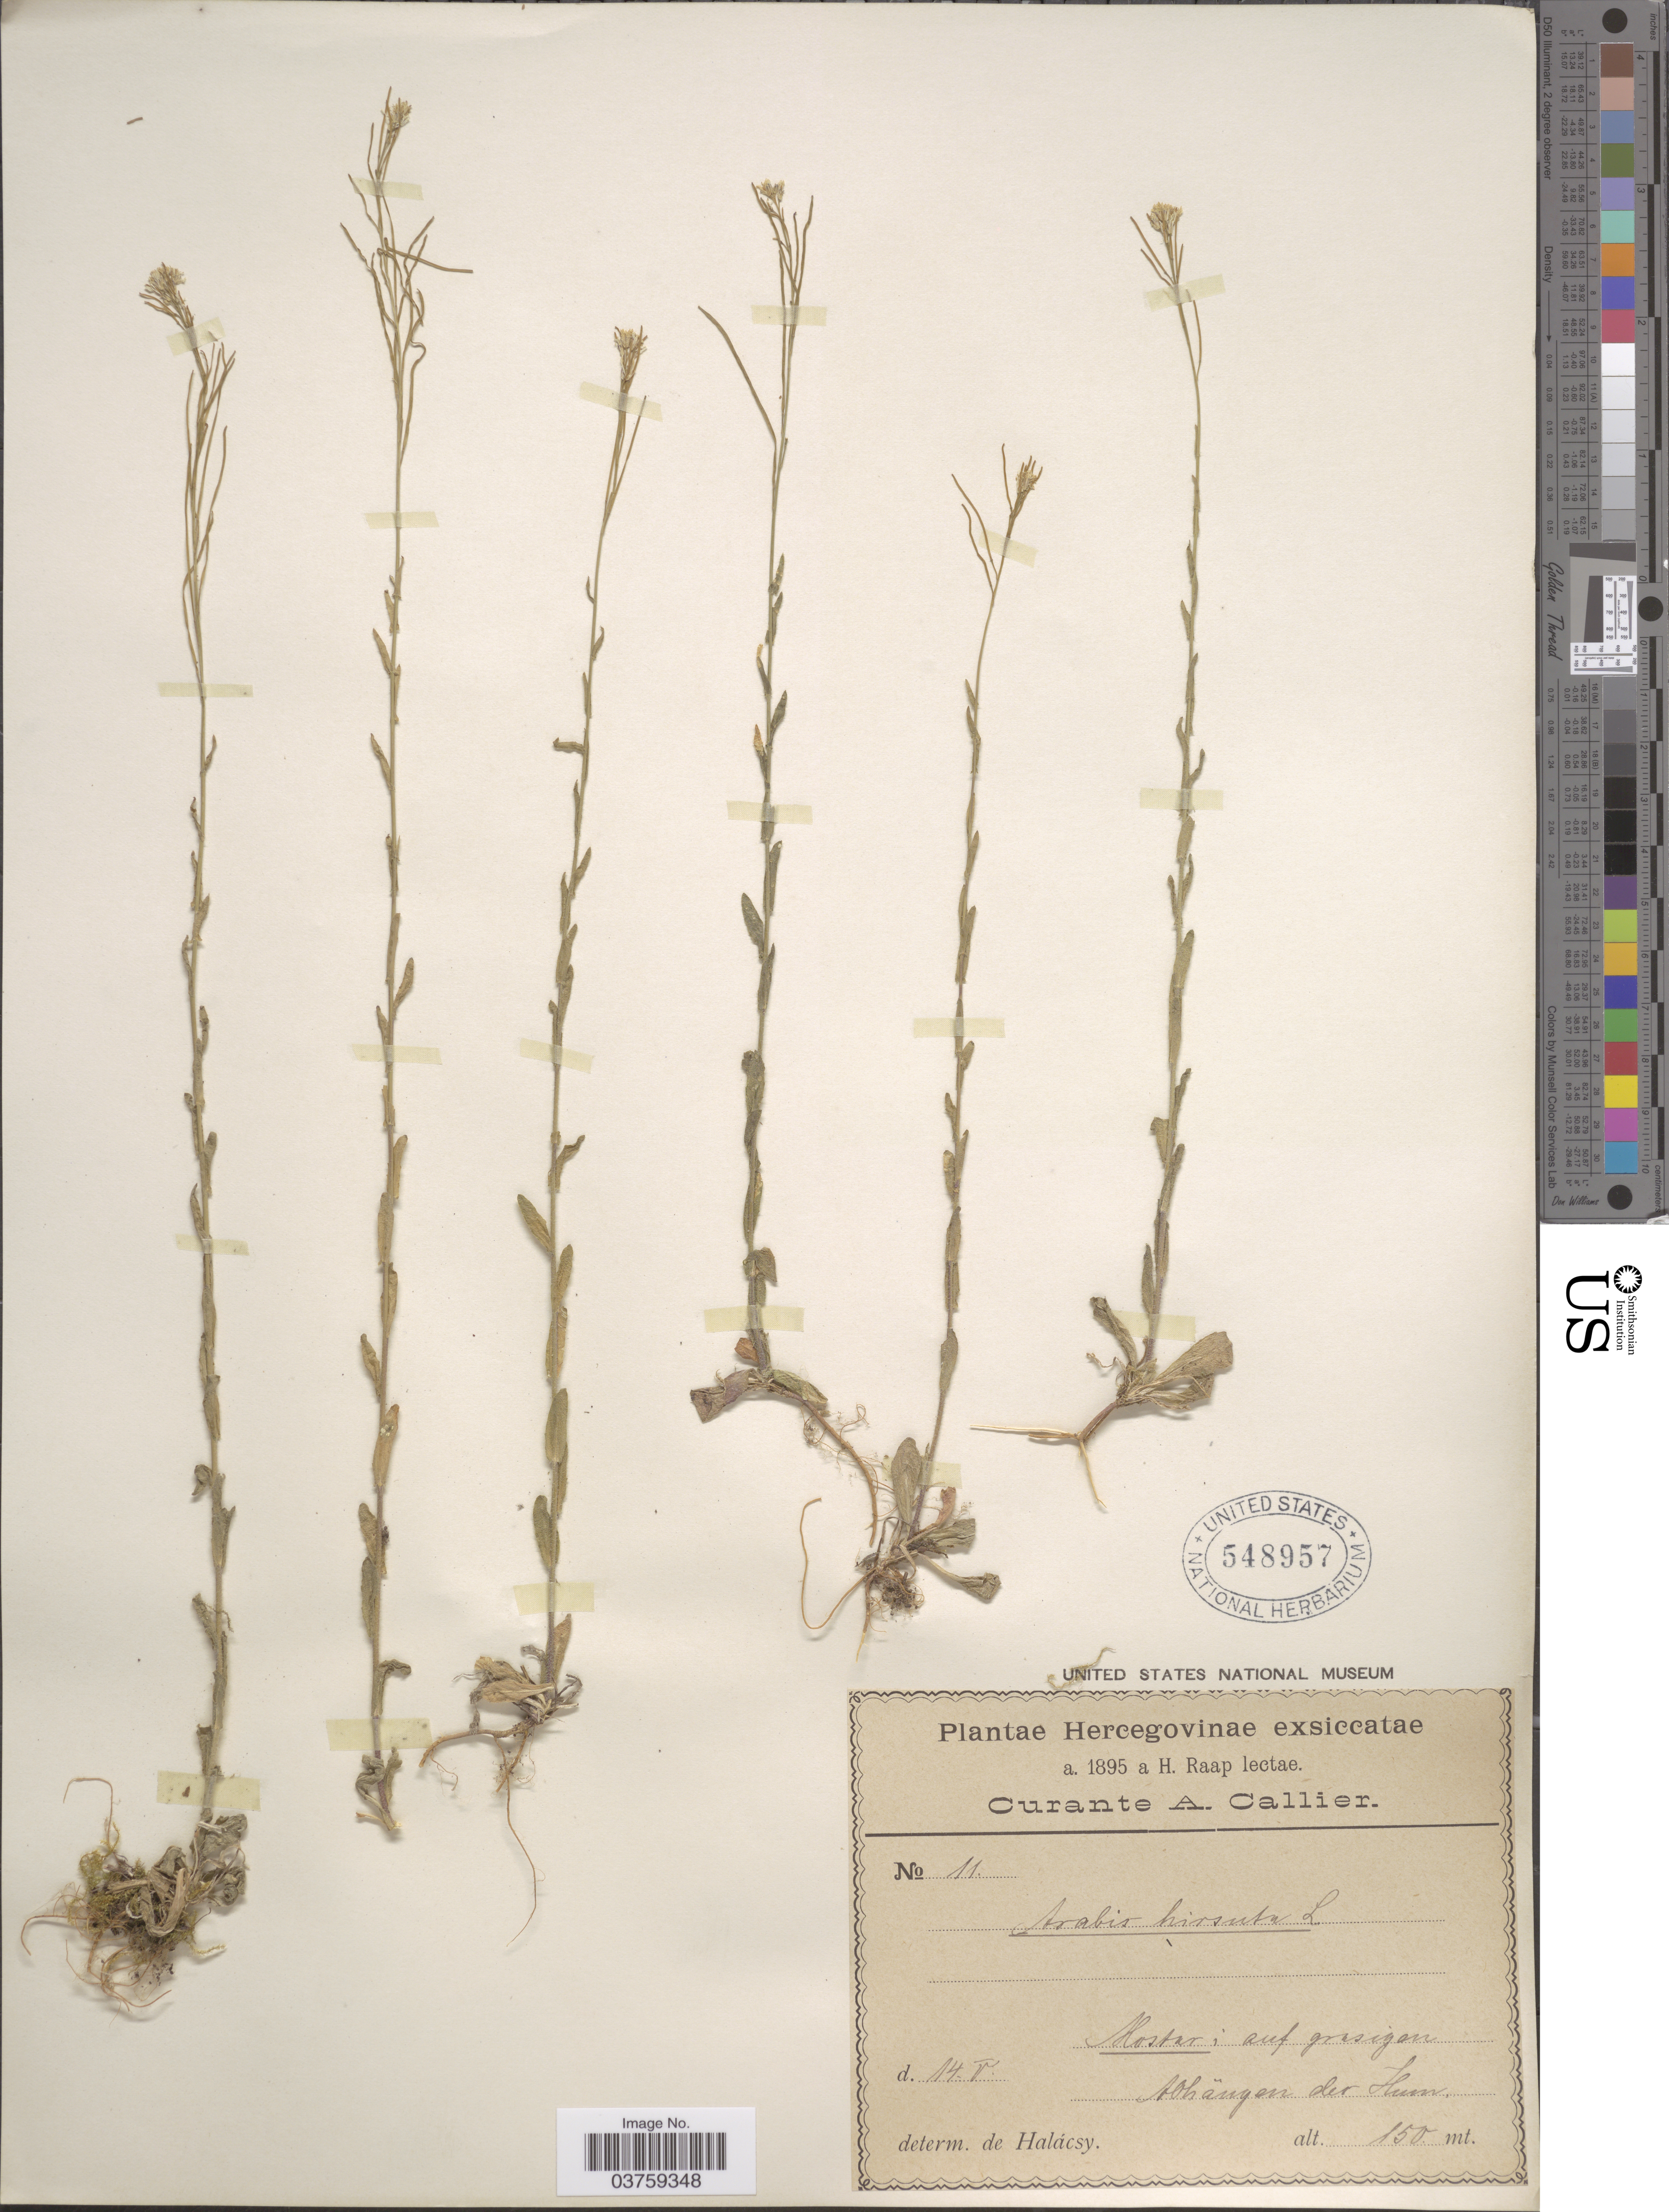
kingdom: Plantae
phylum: Tracheophyta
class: Magnoliopsida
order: Brassicales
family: Brassicaceae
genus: Arabis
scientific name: Arabis hirsuta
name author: (L.) Scop.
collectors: C. A. Callier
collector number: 11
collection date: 1895-05-14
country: Bosnia and Herzegovina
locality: Hercegovinæ. Mostar; auf grasigen Abhangen der Fluss.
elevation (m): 150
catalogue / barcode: US 548957